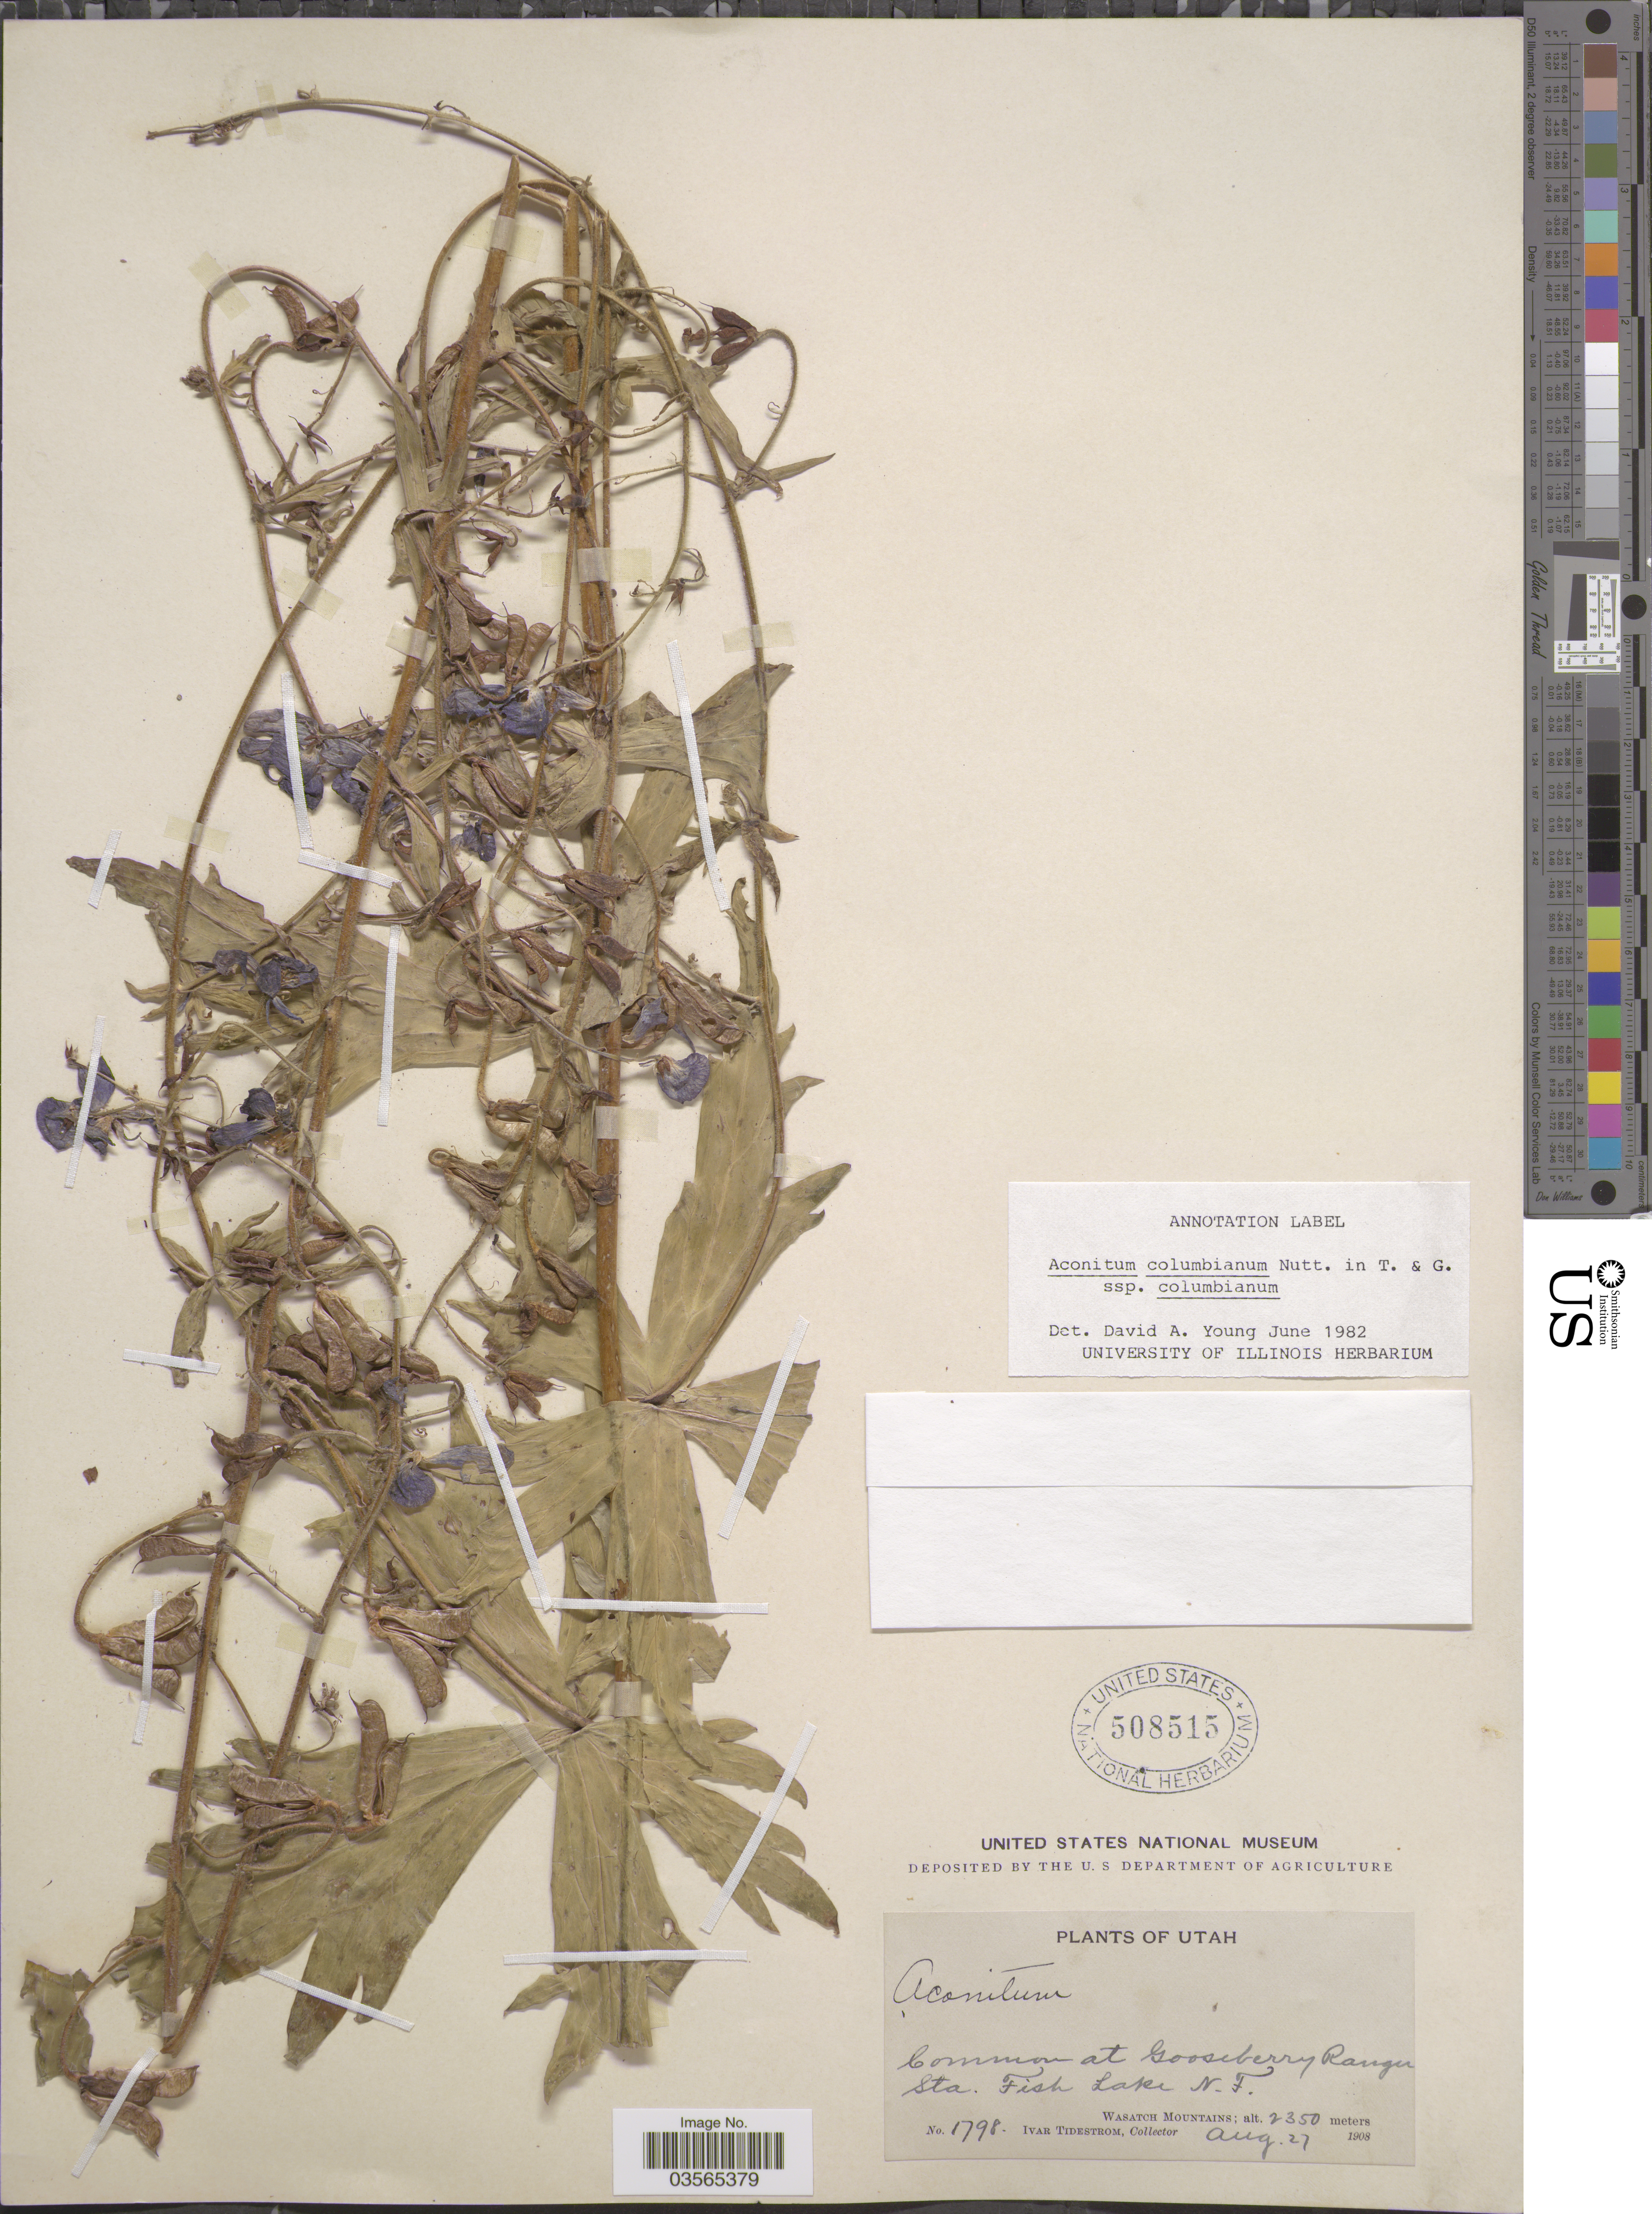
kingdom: Plantae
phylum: Tracheophyta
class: Magnoliopsida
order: Ranunculales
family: Ranunculaceae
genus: Aconitum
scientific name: Aconitum columbianum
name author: Nutt.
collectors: I. F. Tidestrom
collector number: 1798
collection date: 1908-08-27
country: United States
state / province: Utah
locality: Gooseberry Ranger Sta. Fish Lake N. F. Wasatch Mountains.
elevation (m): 2350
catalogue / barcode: US 508515